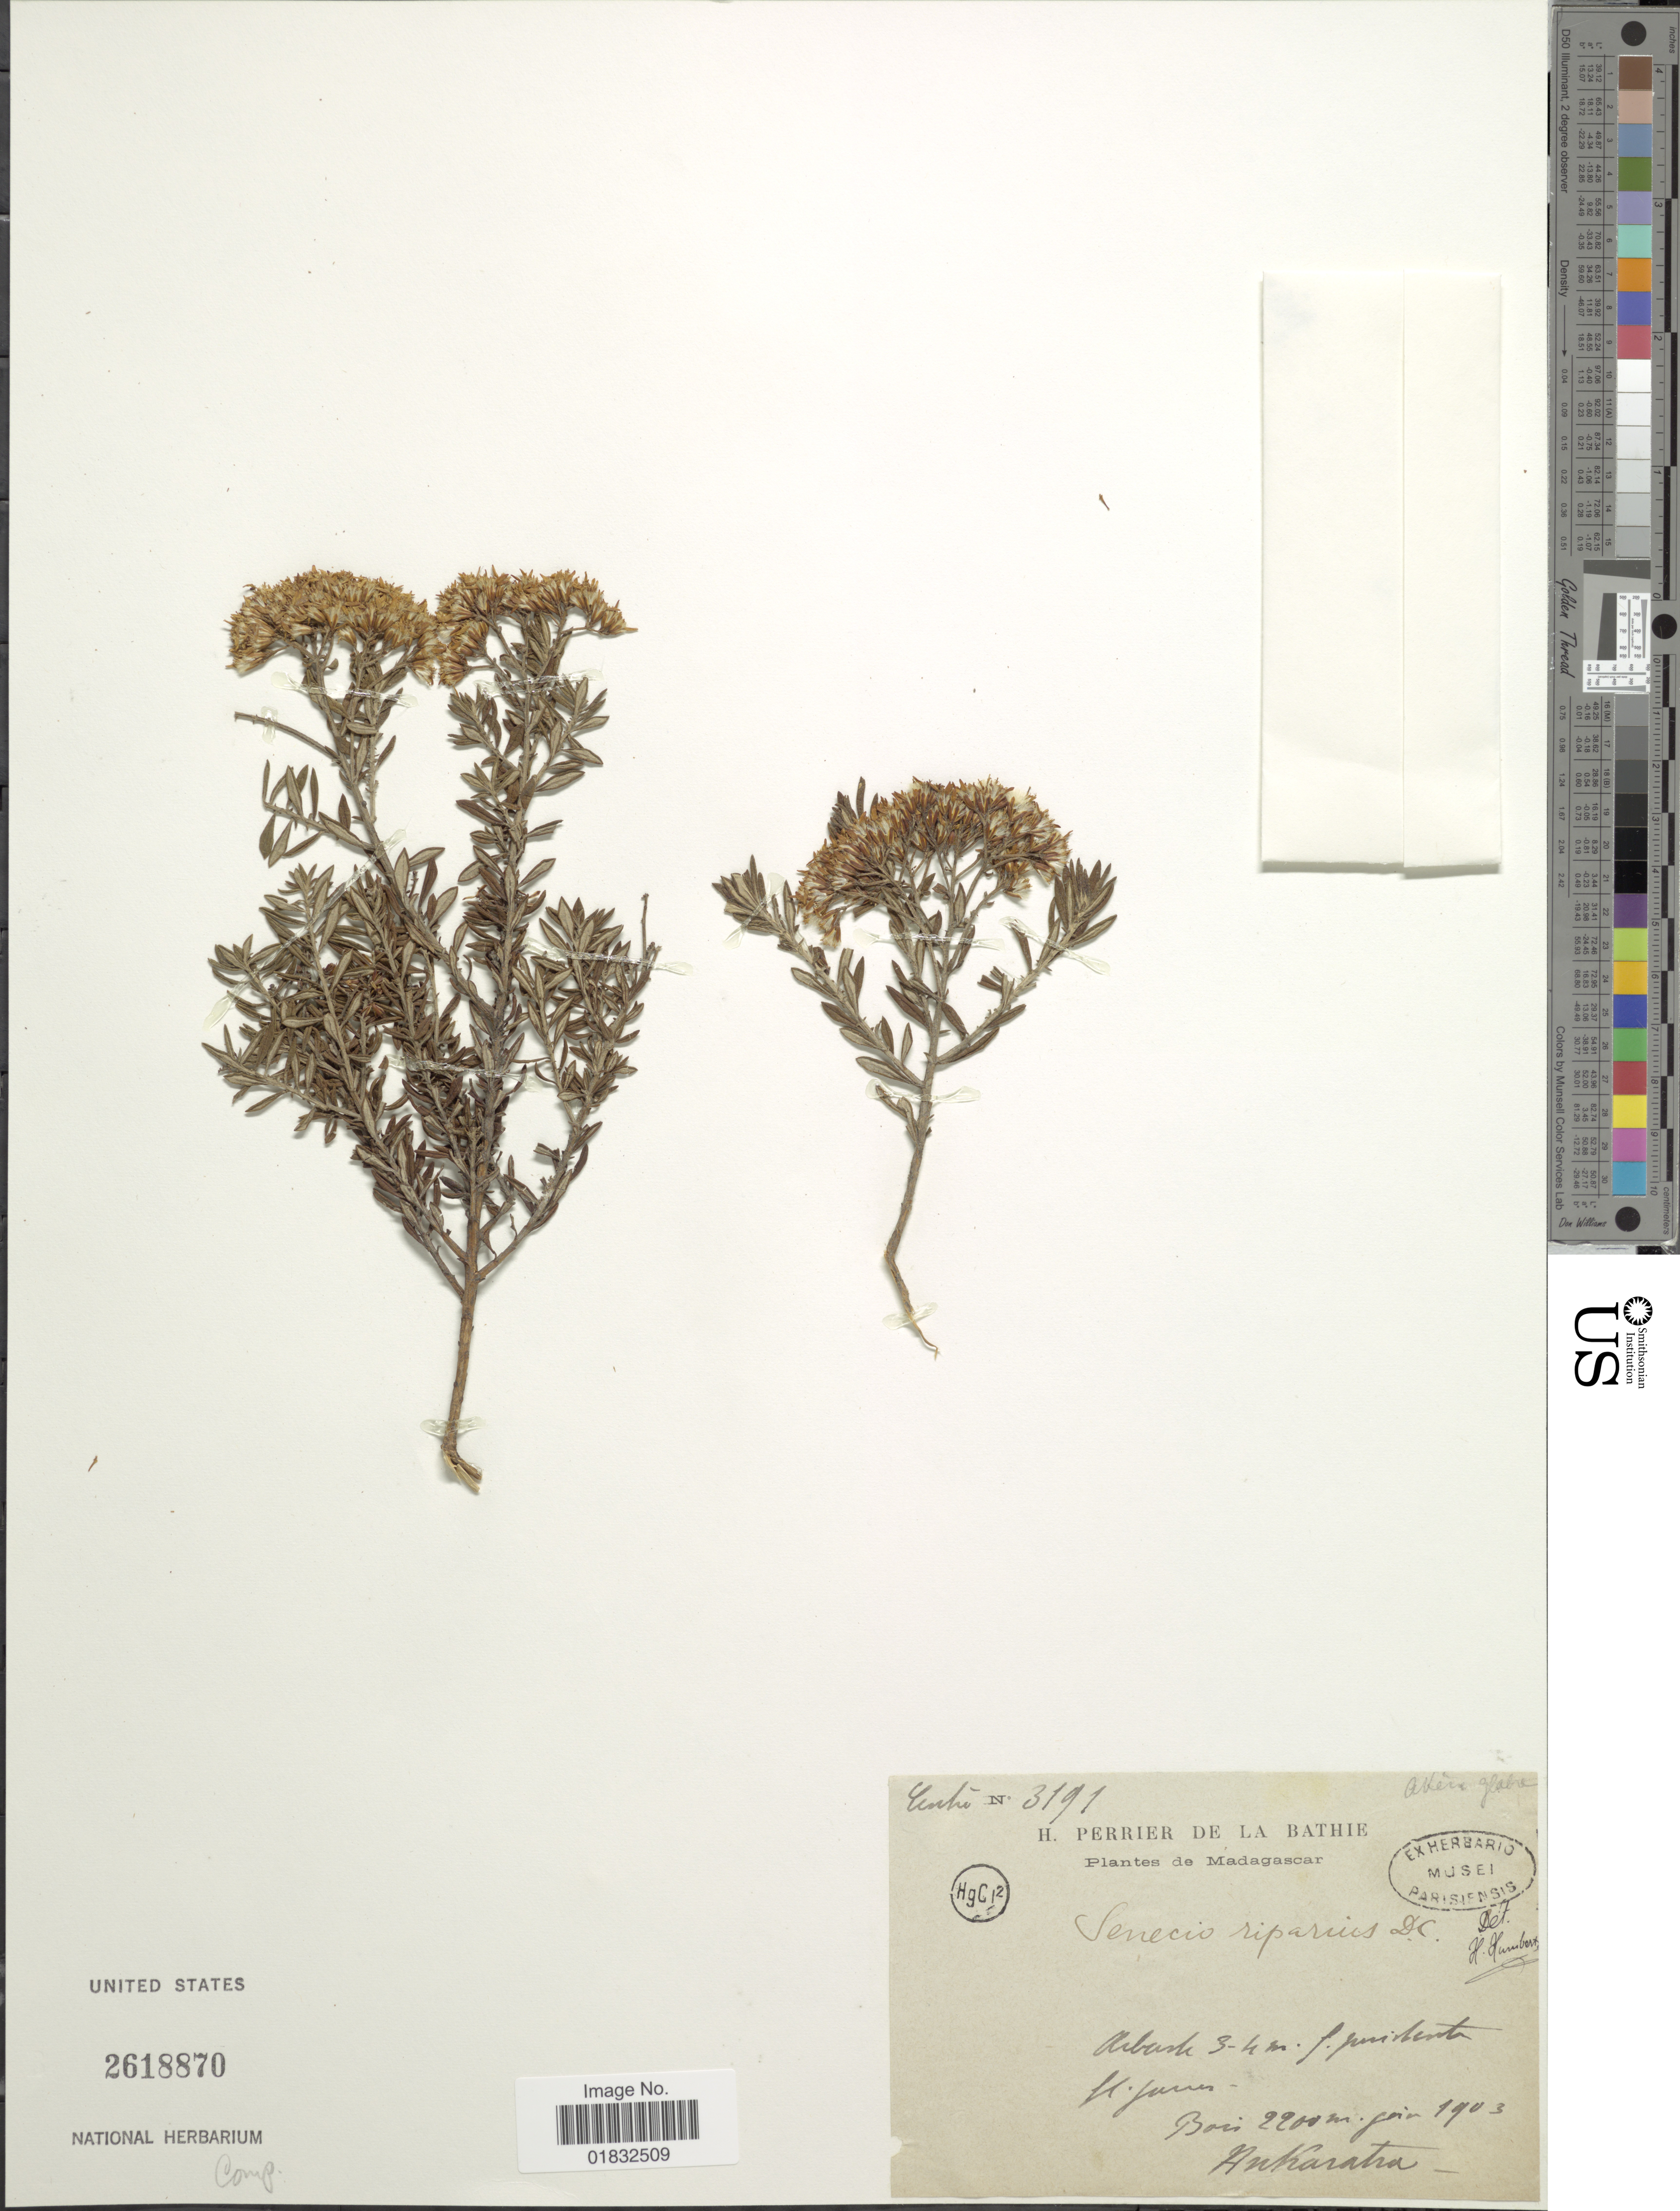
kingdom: Plantae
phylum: Tracheophyta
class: Magnoliopsida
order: Asterales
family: Asteraceae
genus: Hubertia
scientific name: Hubertia riparia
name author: (DC.) C. Jeffrey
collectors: H. Perrier de la Bâthie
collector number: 3191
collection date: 1903-06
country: Madagascar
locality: Bois, Ankaratra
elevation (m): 2200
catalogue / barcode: US 2618870